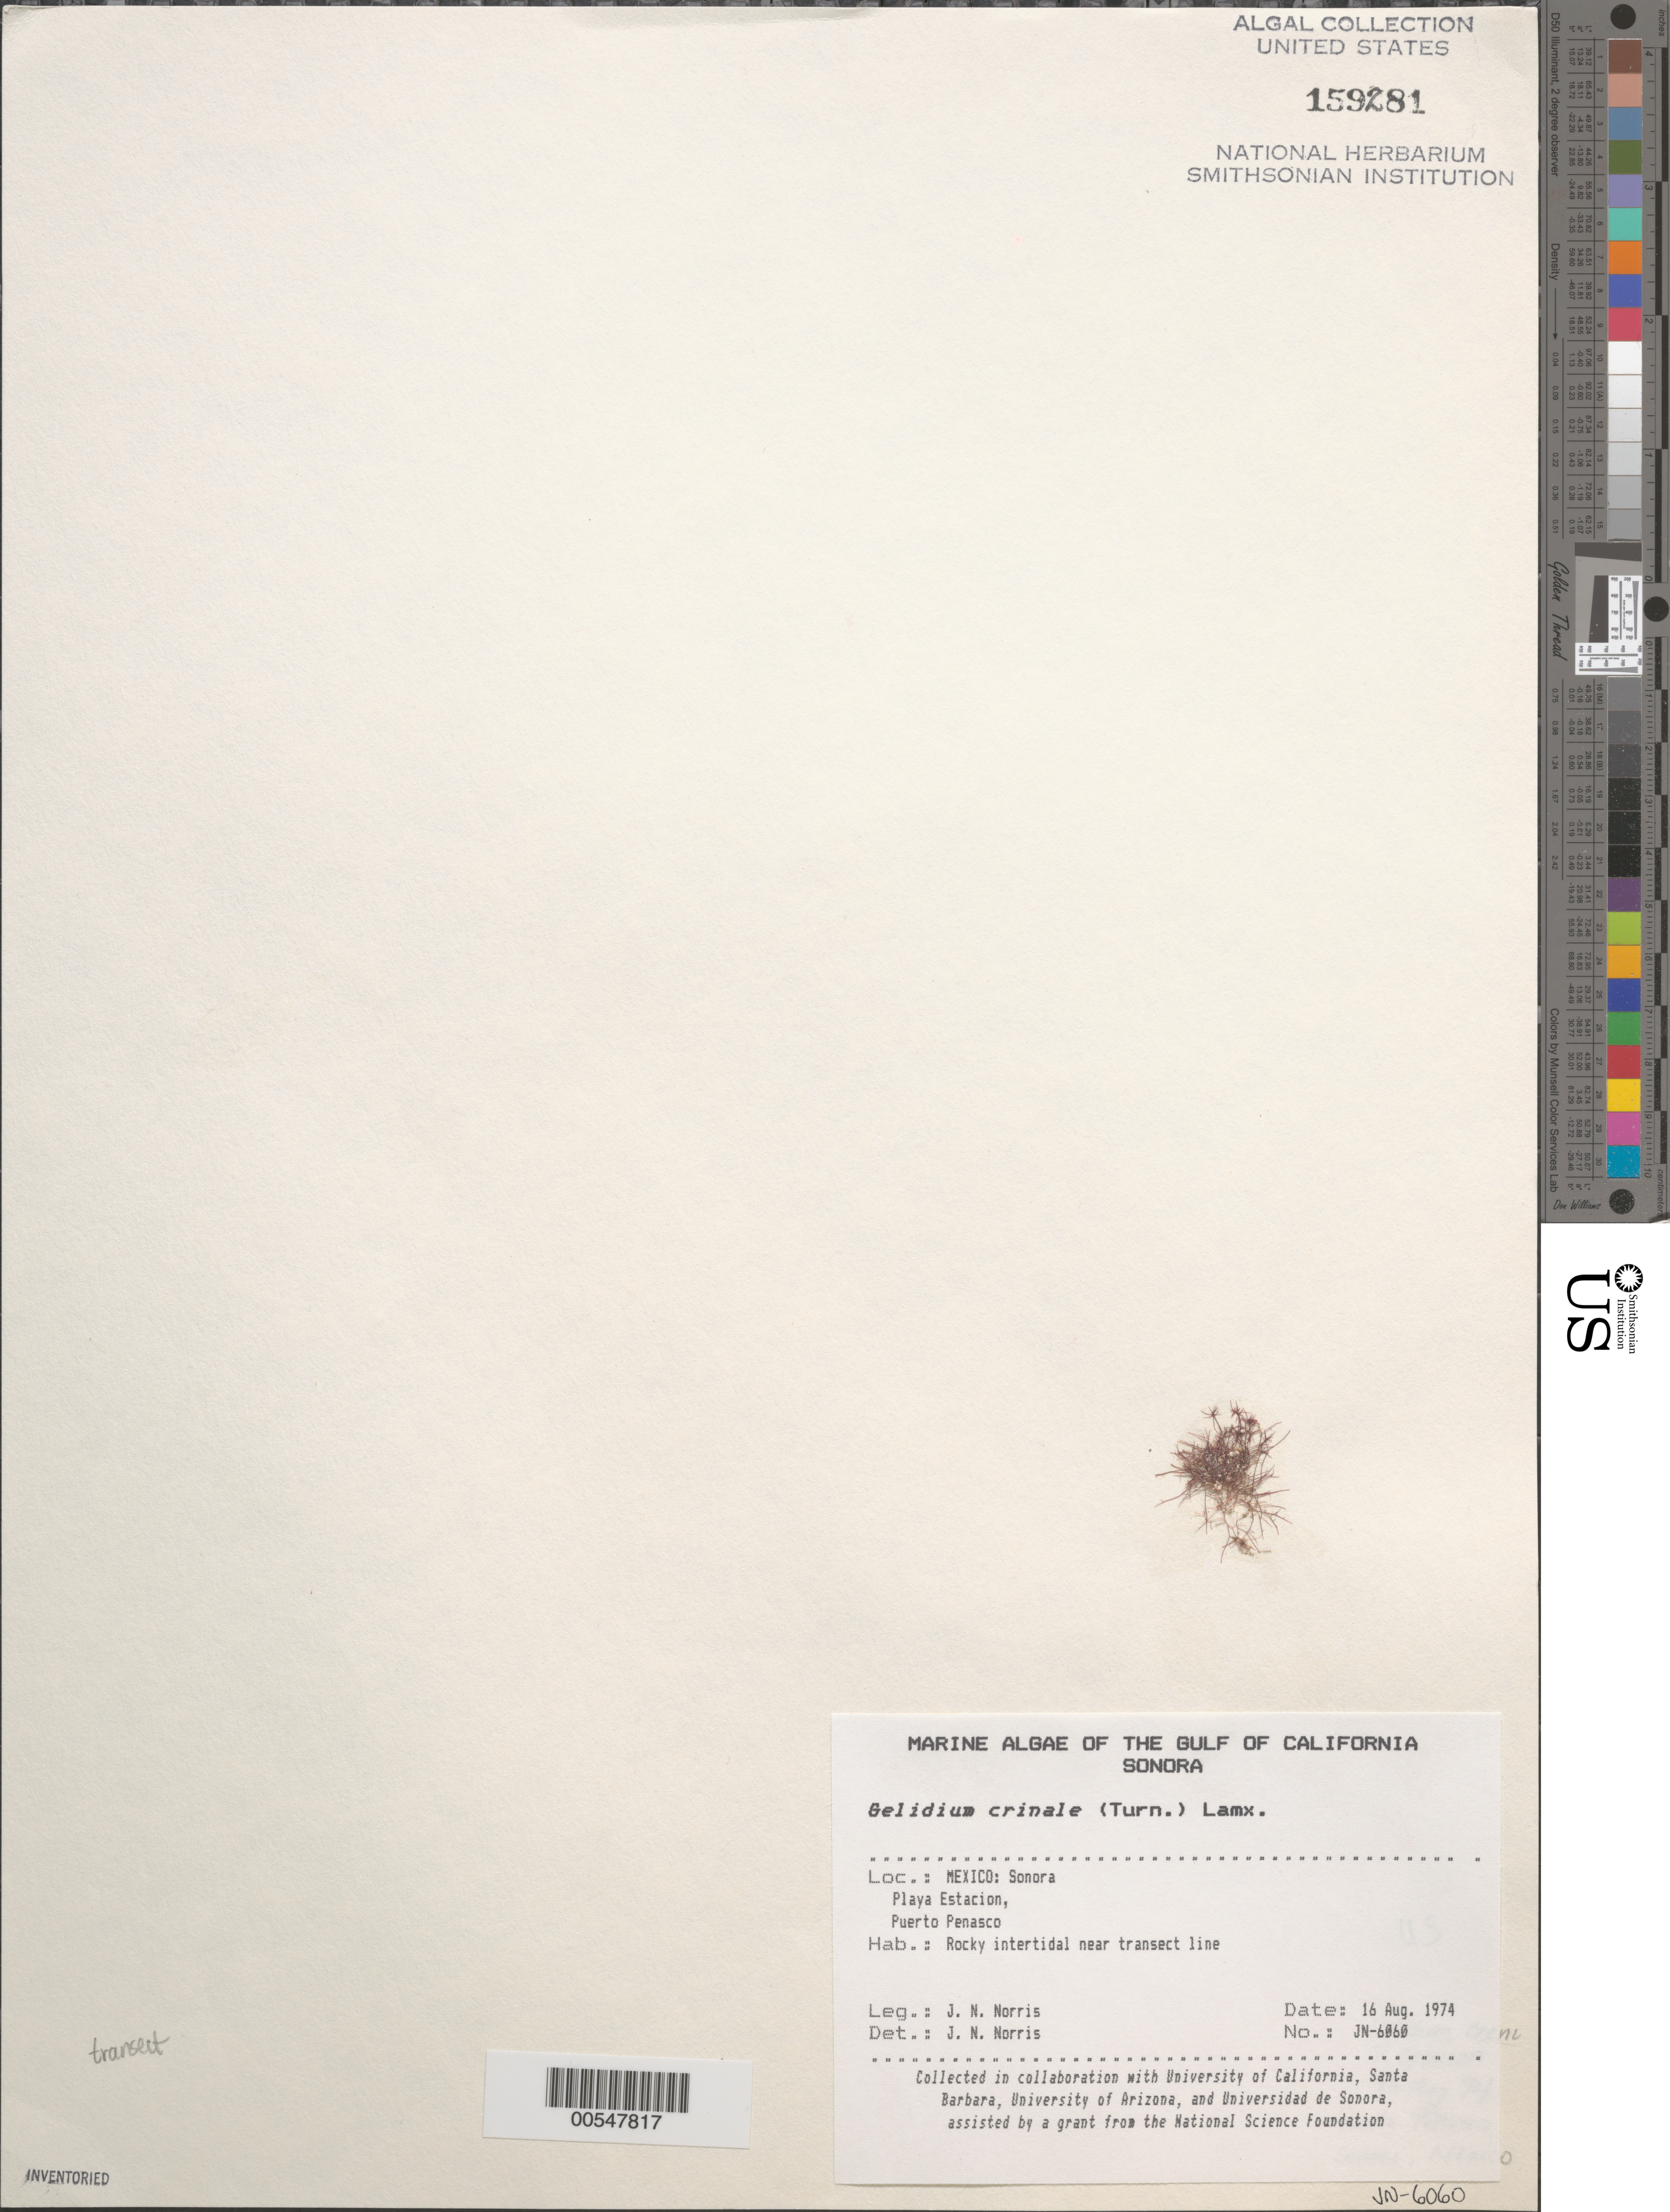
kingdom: Plantae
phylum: Rhodophyta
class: Florideophyceae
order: Gelidiales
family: Gelidiaceae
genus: Gelidium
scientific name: Gelidium crinale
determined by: Norris, James N.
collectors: J. N. Norris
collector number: JN-6060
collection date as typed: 16 Aug 1974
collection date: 1974-08-16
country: Mexico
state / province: Sonora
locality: Playa Estacion, Puerto Penasco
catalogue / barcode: US 159281